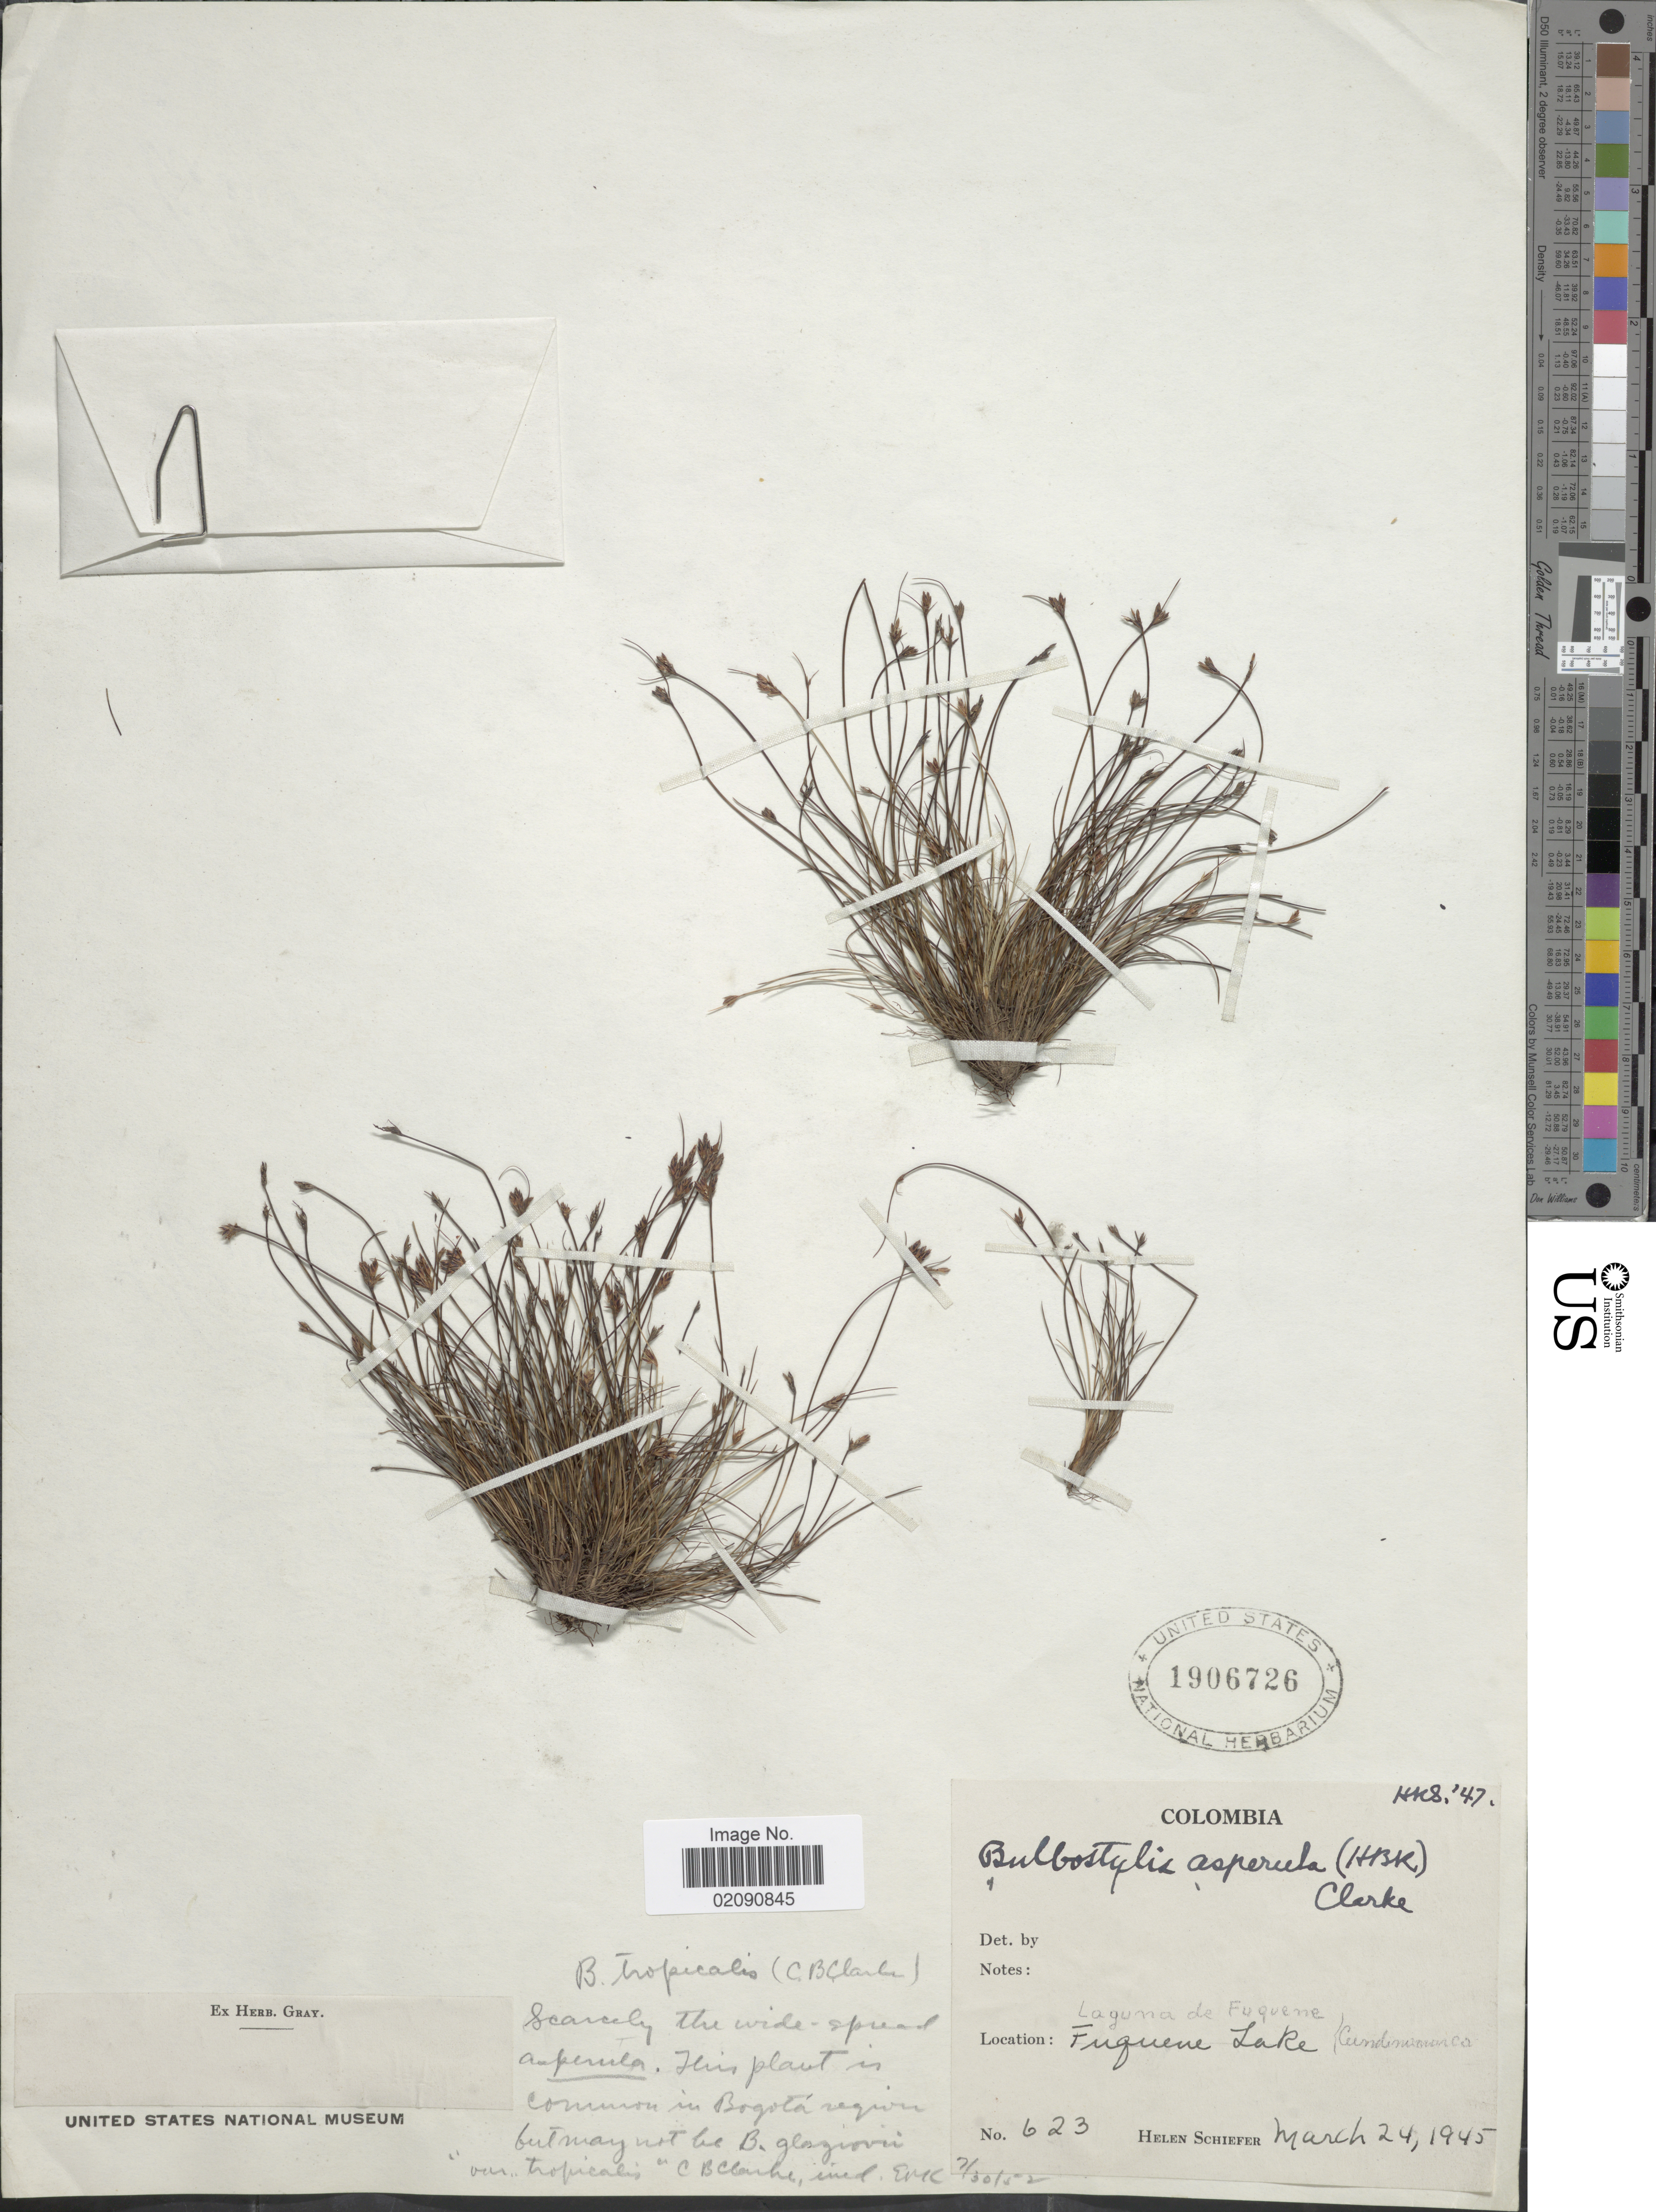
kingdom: Plantae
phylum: Tracheophyta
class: Liliopsida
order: Poales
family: Cyperaceae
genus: Bulbostylis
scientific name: Bulbostylis asperula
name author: (Kunth) C.B. Clarke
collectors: H. Schiefer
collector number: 623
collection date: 1945-03-24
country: Colombia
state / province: Cundinamarca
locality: Laguna de Fuquene, Fuquene Lake.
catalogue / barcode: US 1906726